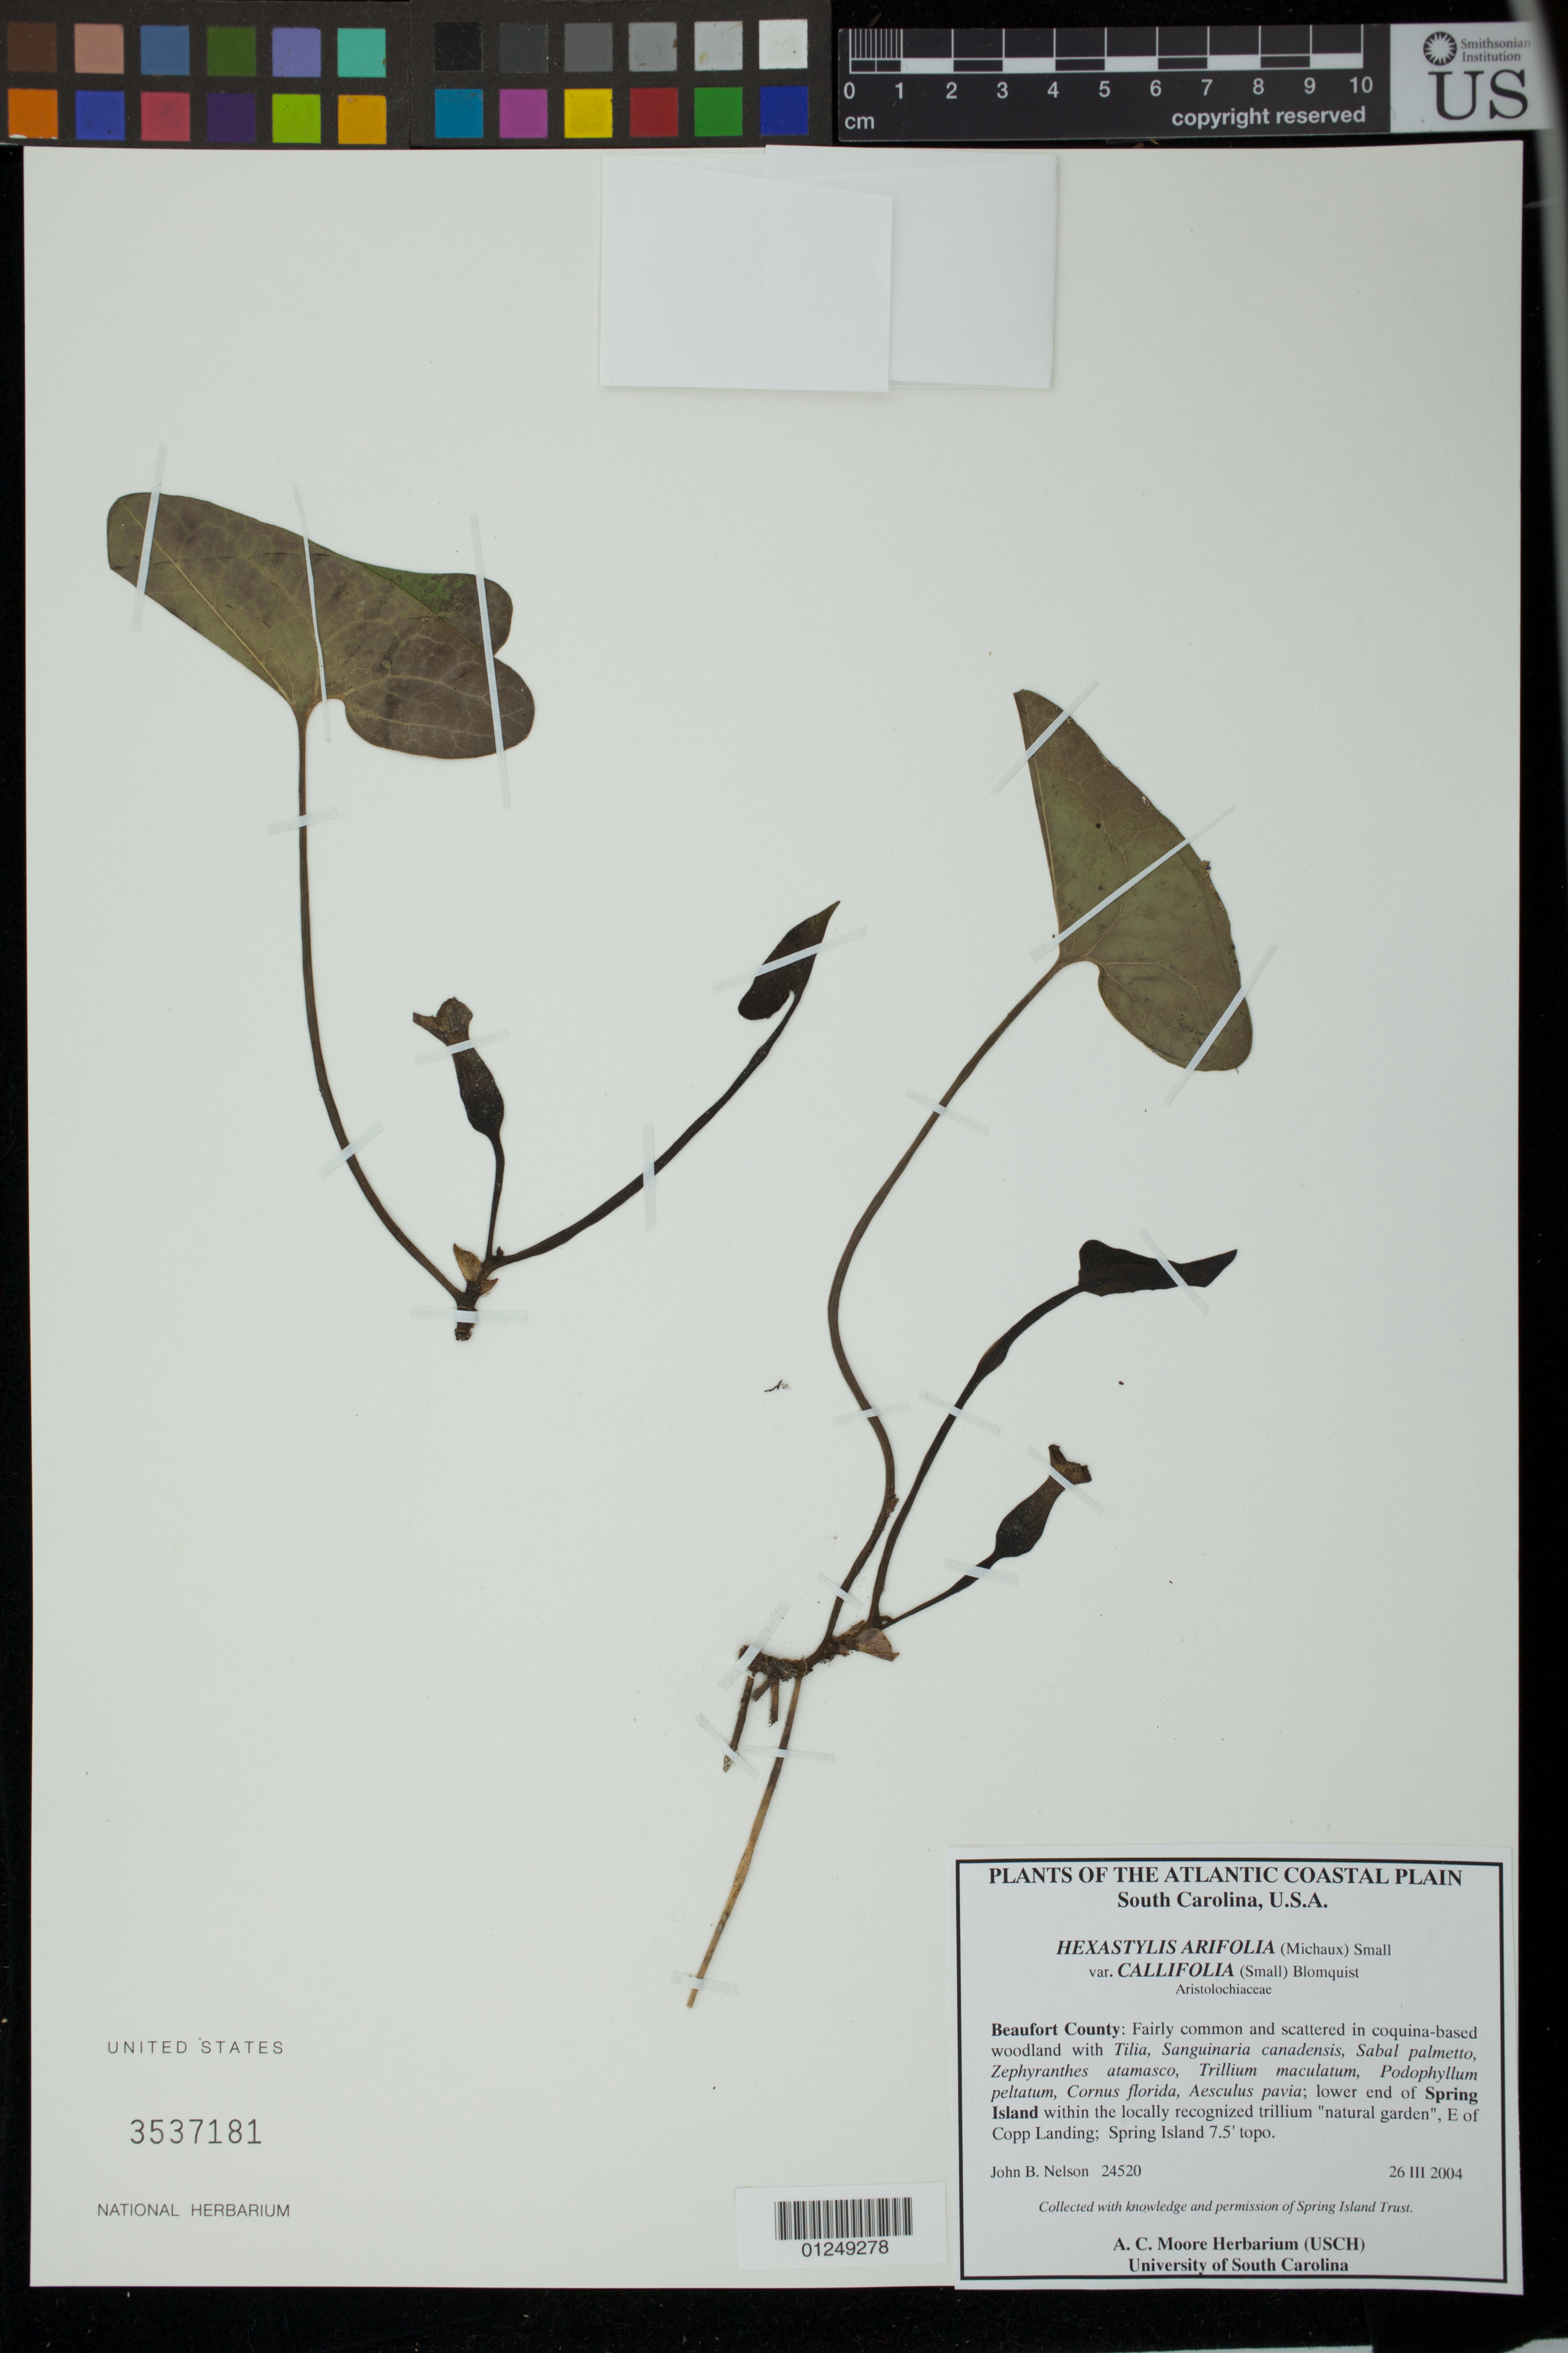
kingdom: Plantae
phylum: Tracheophyta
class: Magnoliopsida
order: Piperales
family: Aristolochiaceae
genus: Hexastylis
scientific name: Hexastylis arifolia var. callifolia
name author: (Small) H.L. Blomq.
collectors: J. B. Nelson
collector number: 24520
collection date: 2004-03-26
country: United States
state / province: South Carolina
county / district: Beaufort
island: Spring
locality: lower end of Spring Island within the locally recognized trillium "natural garden", E of Copp landing.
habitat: in coquina-based woodland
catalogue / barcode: US 3537181